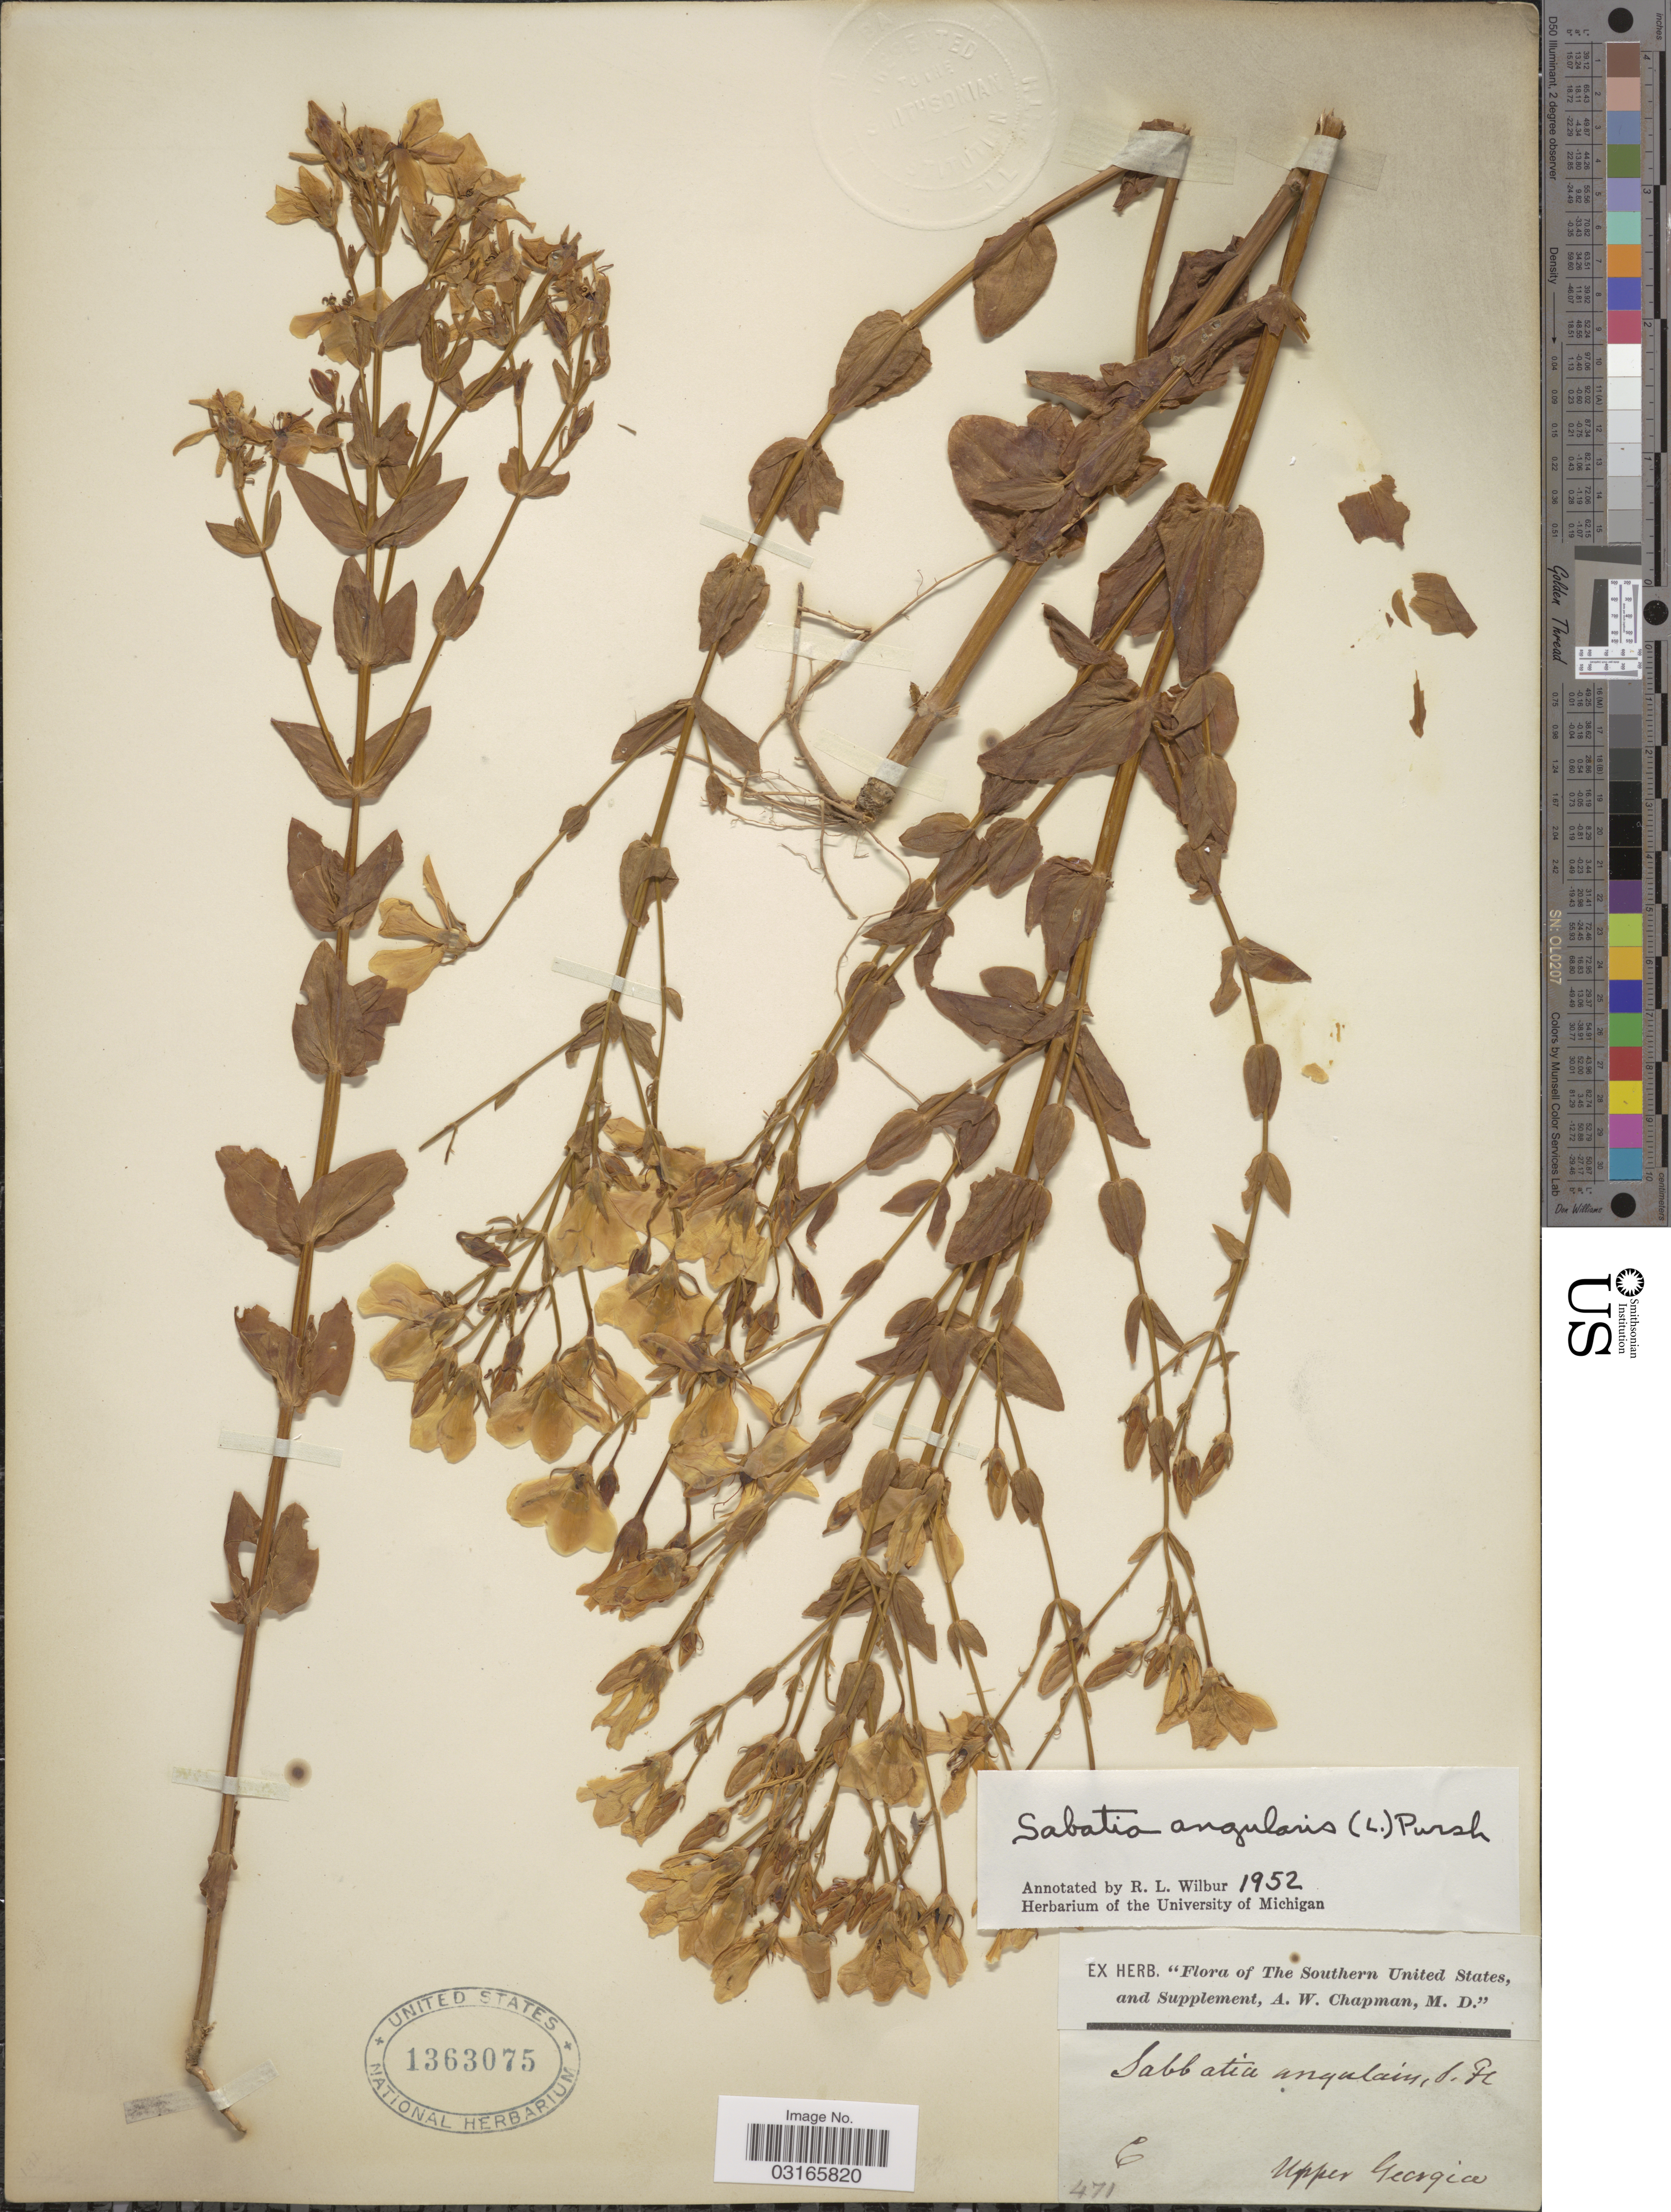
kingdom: Plantae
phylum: Tracheophyta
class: Magnoliopsida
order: Gentianales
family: Gentianaceae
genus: Sabatia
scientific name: Sabatia angularis (L.) Pursh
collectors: A. W. Chapman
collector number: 471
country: United States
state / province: Georgia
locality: Southern United States, and Supplement. Upper Georgia.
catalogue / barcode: US 1363075